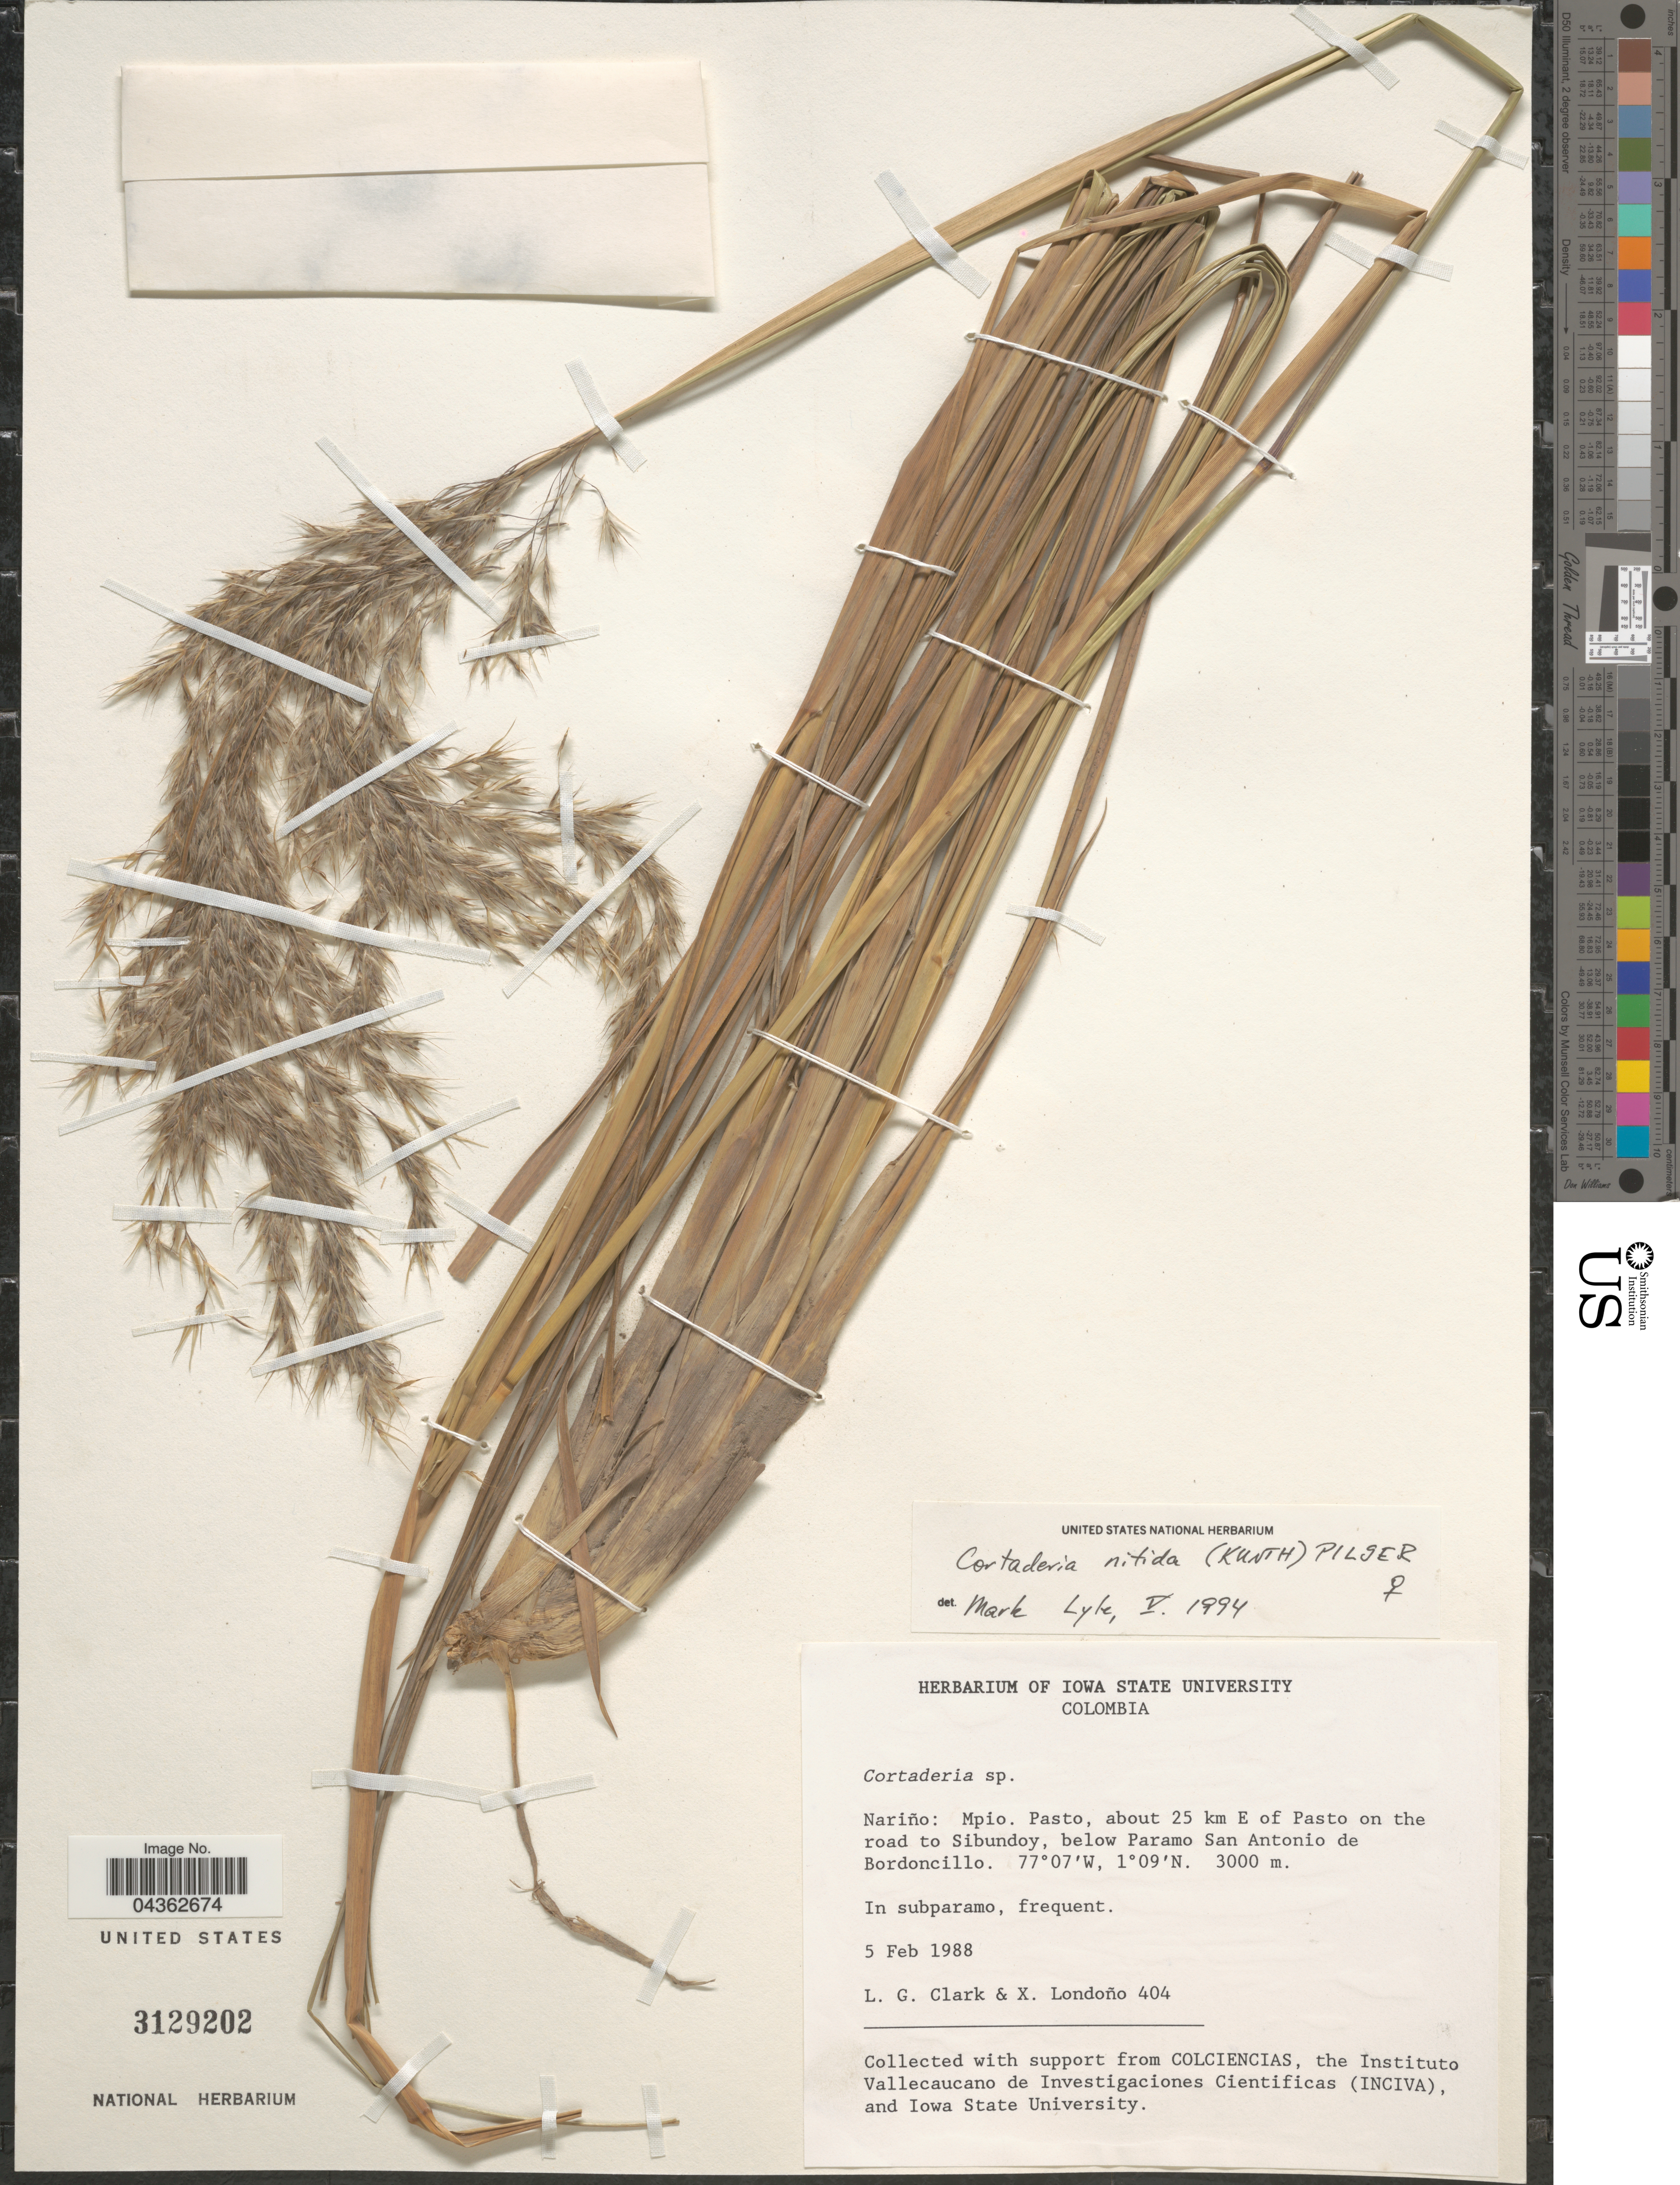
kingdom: Plantae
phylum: Tracheophyta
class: Liliopsida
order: Poales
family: Poaceae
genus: Cortaderia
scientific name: Cortaderia nitida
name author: (Kunth) Pilg.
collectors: L. G. Clark & X. Londoño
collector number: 404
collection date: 1988-02-05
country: Colombia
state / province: Nariño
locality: Mpio. Pasto, about 25 km E of Pasto on the road to Sibundoy, below Paramo San Antonio de Bordoncillo.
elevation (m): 3000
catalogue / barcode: US 3129202